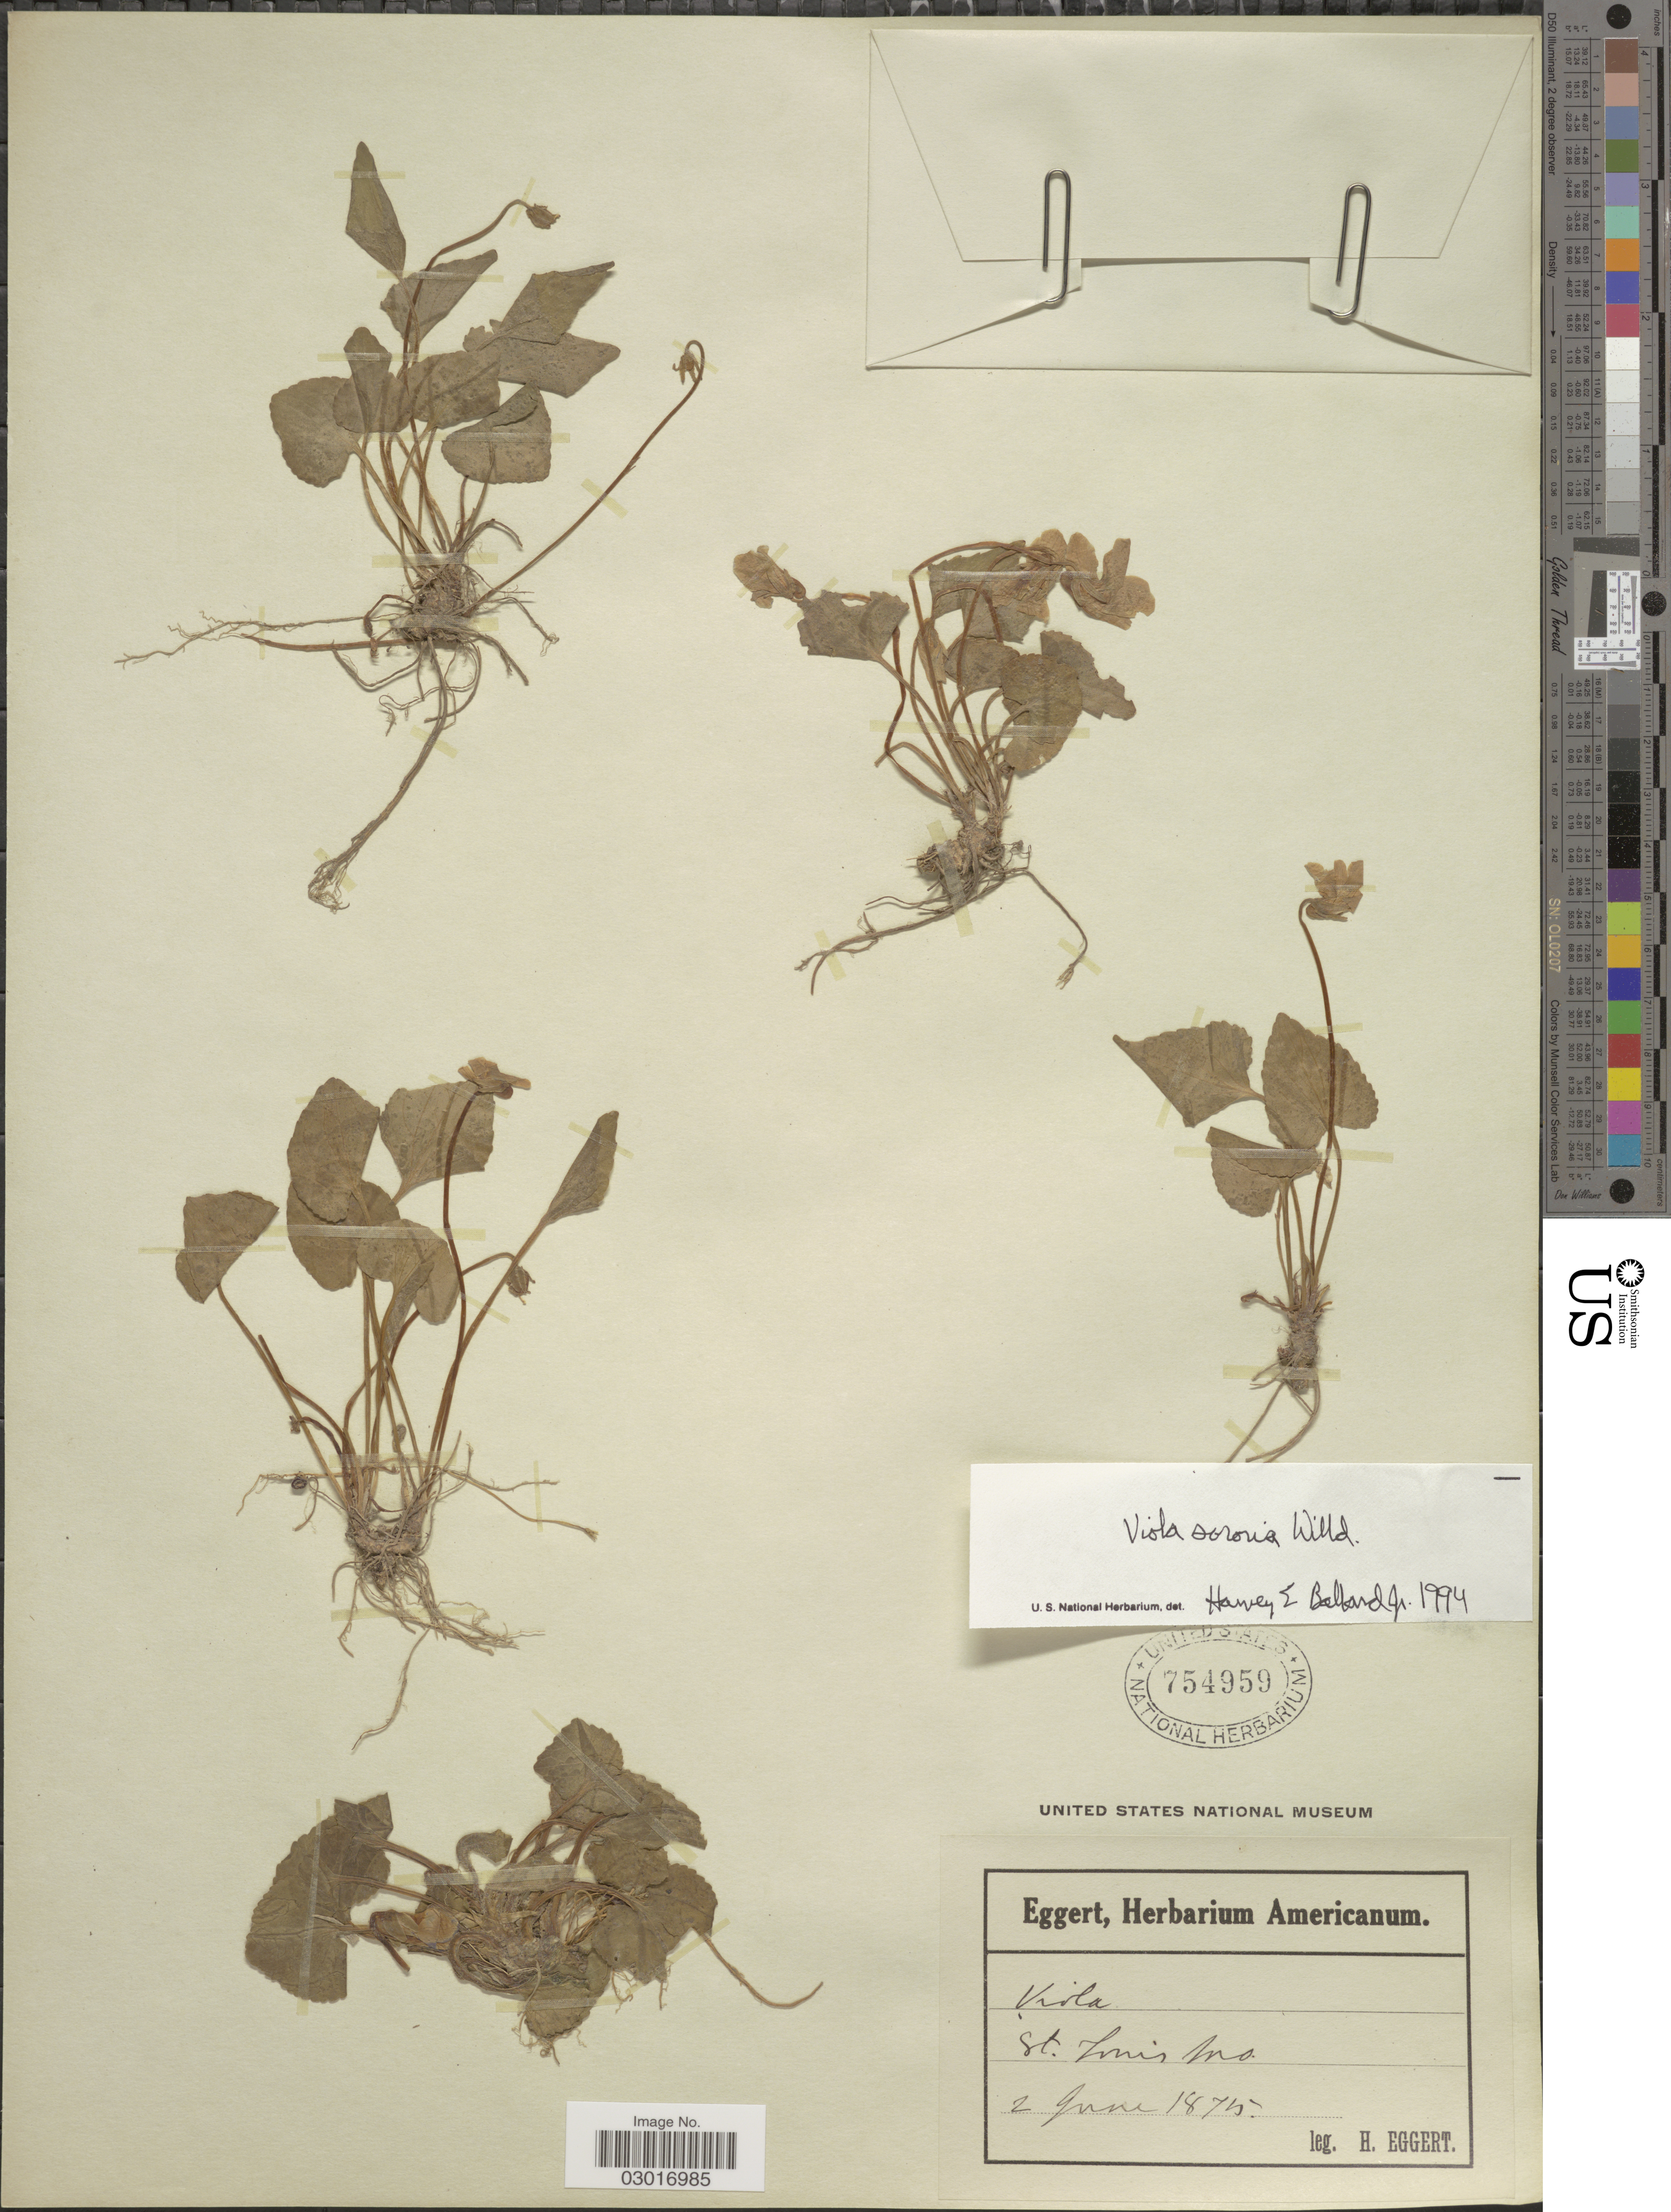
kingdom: Plantae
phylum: Tracheophyta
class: Magnoliopsida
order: Malpighiales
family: Violaceae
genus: Viola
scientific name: Viola sororia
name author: Willd.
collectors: H. Eggert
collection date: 1875-06-02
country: United States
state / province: Missouri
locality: St. Louis.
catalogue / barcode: US 754959